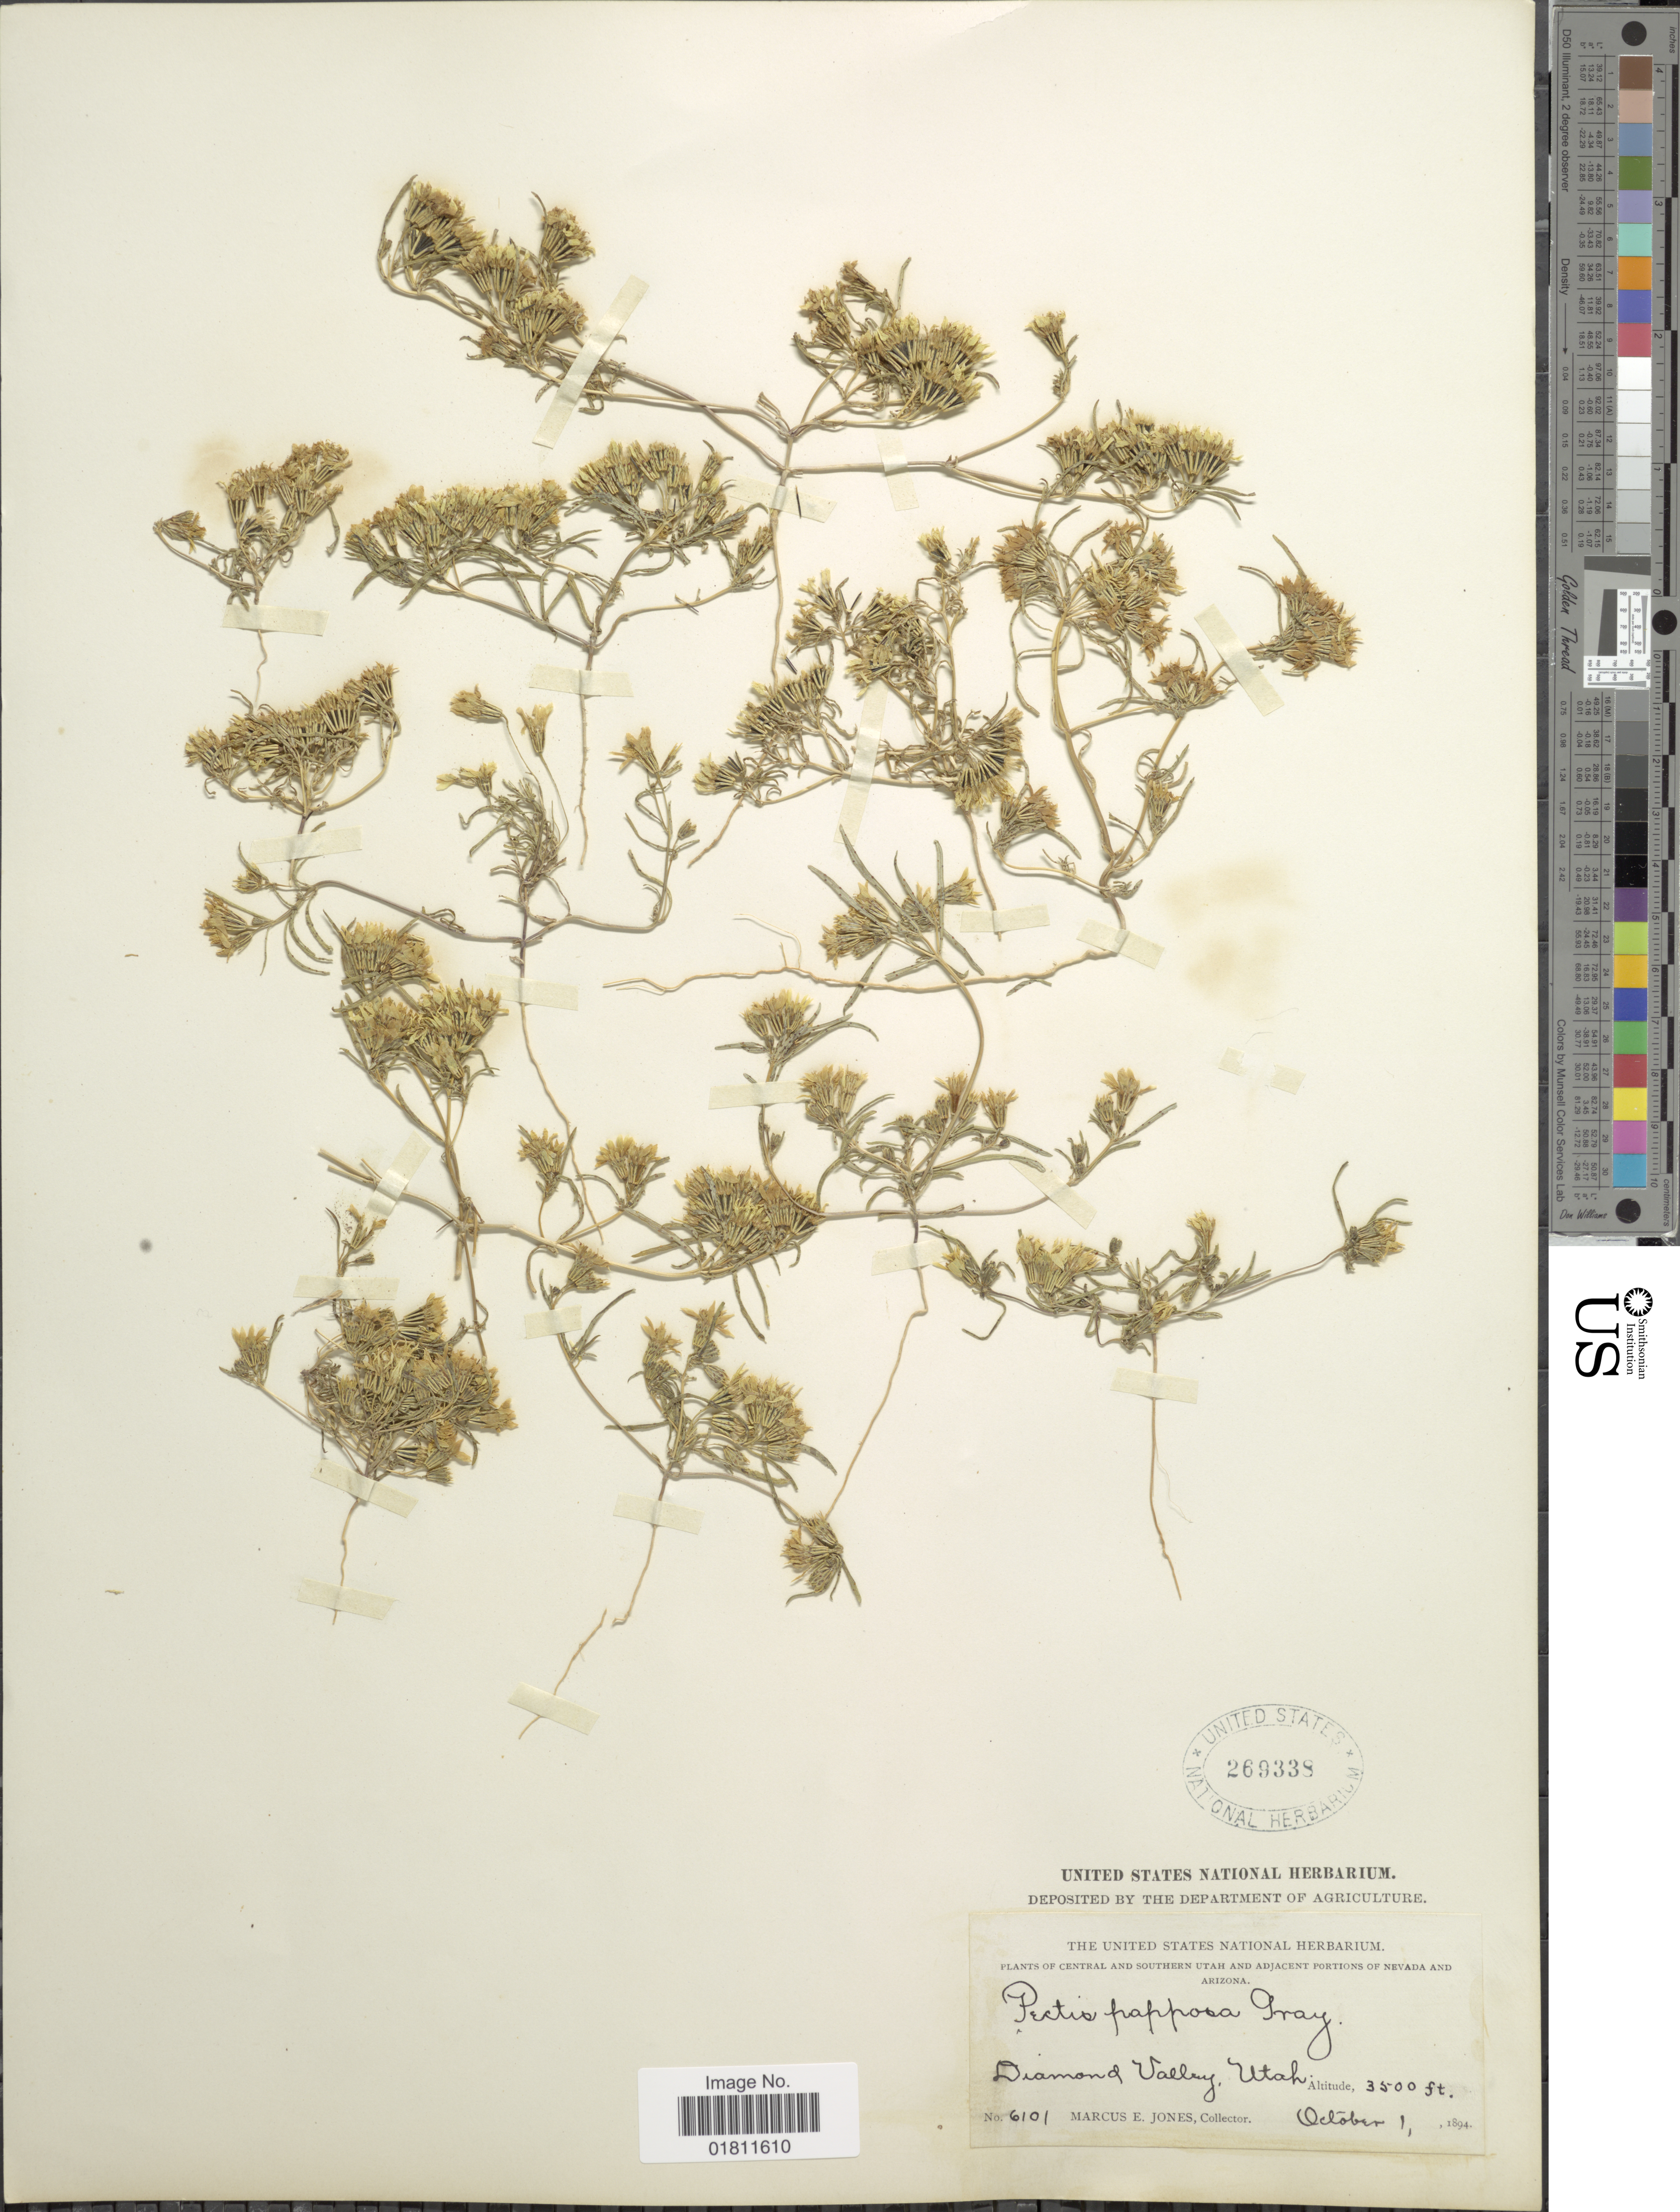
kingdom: Plantae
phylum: Tracheophyta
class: Magnoliopsida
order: Asterales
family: Asteraceae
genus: Pectis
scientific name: Pectis papposa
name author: Harv. & A. Gray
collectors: M. E. Jones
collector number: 6101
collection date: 1894-10-01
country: United States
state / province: Utah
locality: Diamond Valley, Utah.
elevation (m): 1067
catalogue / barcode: US 269338